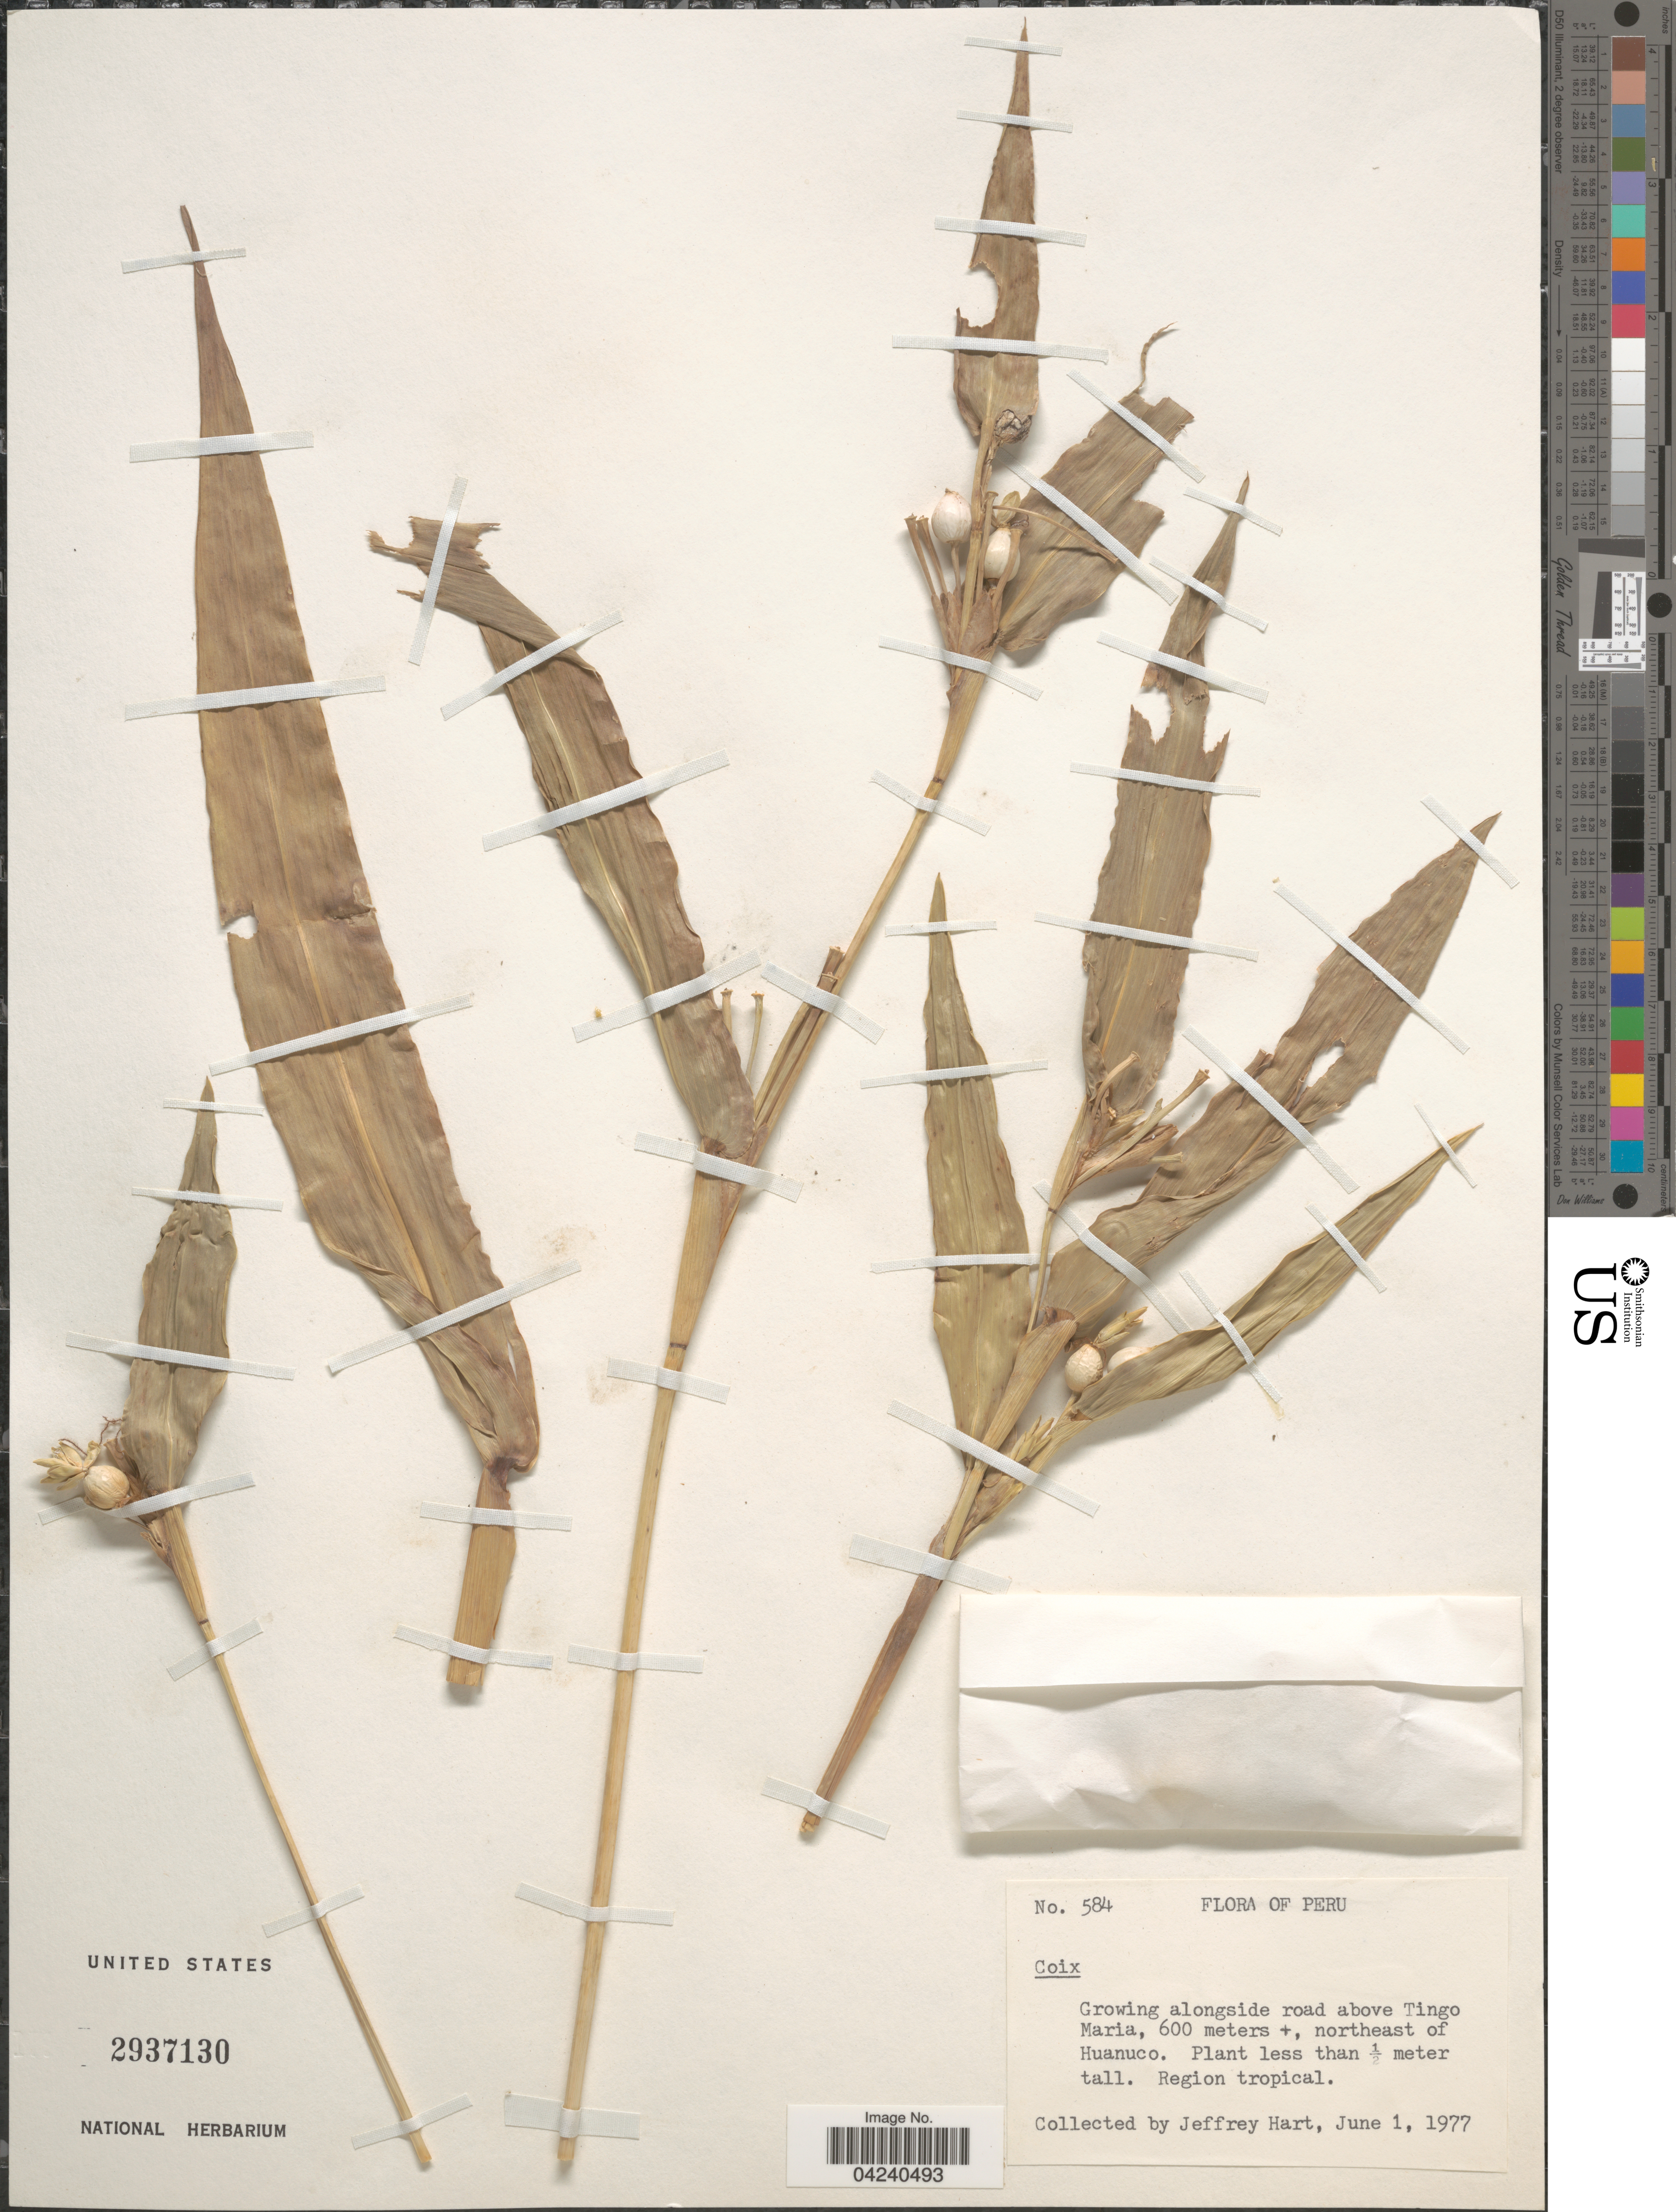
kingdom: Plantae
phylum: Tracheophyta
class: Liliopsida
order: Poales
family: Poaceae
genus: Coix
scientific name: Coix lacryma-jobi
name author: L.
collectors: J. A. Hart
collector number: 584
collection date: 1977-06-01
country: Peru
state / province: Huánuco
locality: Alongside road above Tingo Maria, northeast of Huanuco. Region tropical.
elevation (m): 600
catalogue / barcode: US 2937130